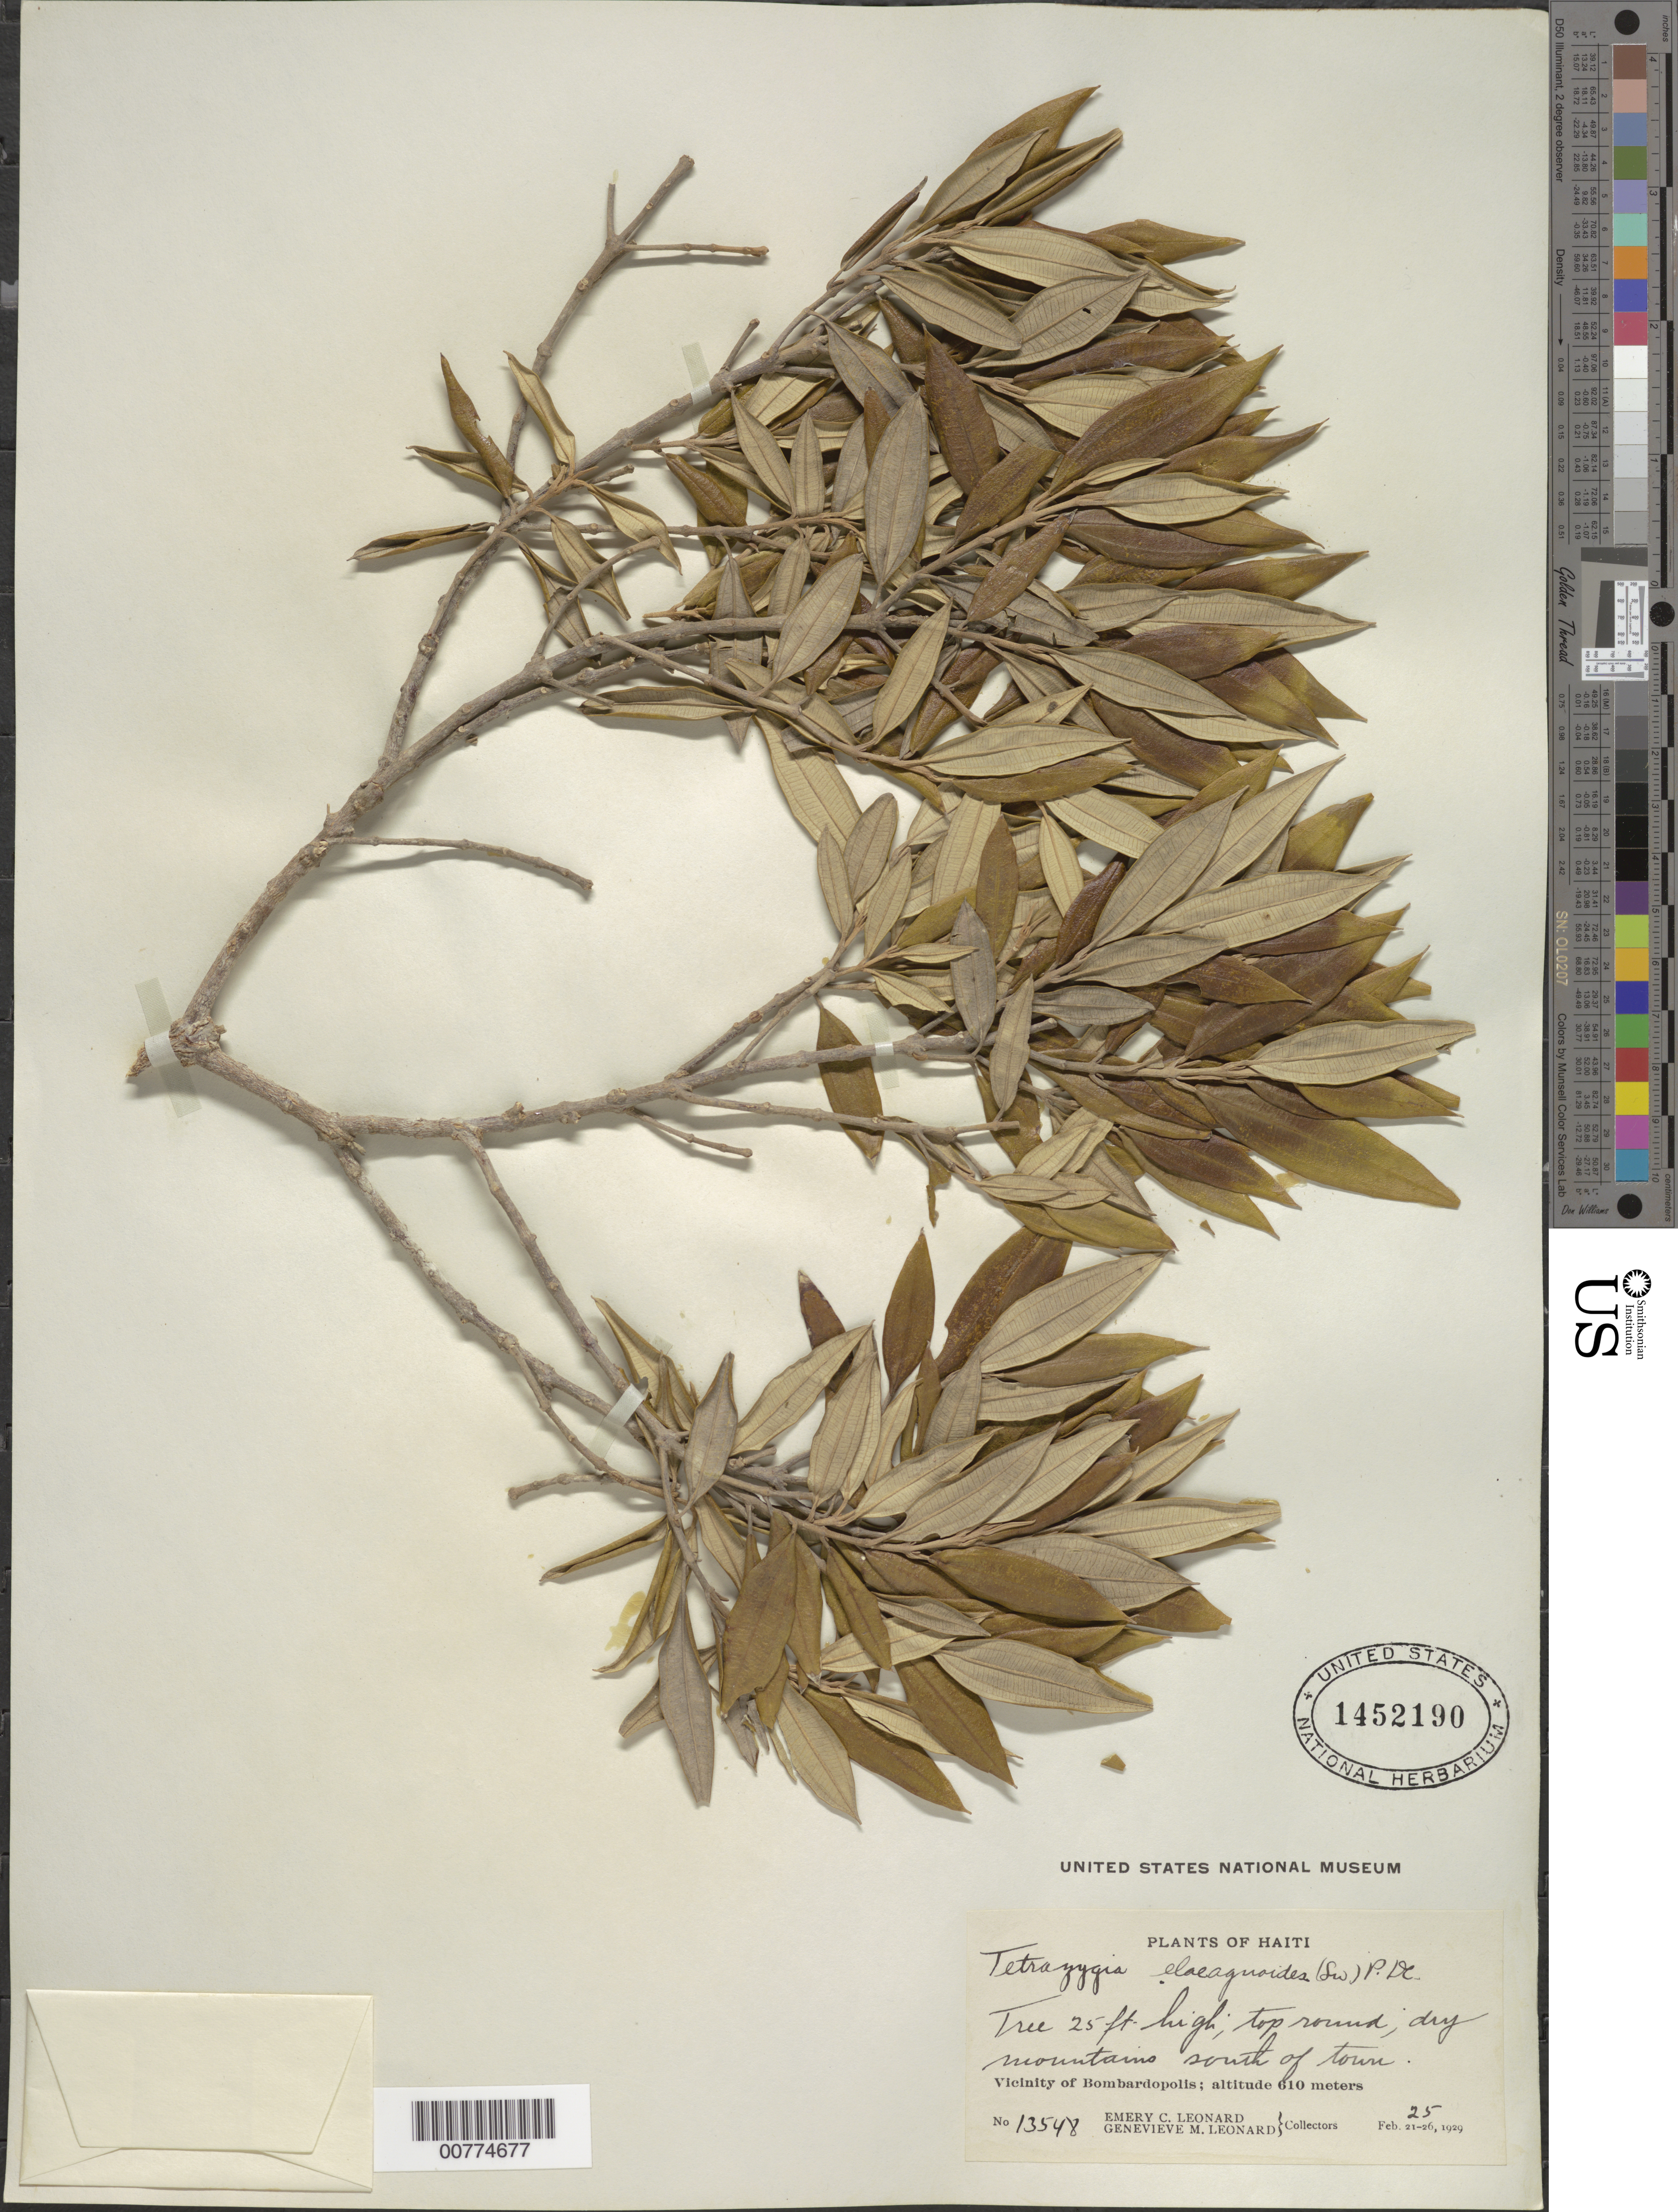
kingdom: Plantae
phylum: Tracheophyta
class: Magnoliopsida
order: Myrtales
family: Melastomataceae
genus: Miconia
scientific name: Miconia longicollis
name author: (Urb. & Cogn.) Judd & Bécquer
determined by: Judd, Walter S.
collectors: E. C. Leonard & G. M. Leonard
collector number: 13548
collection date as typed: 25 Feb 1929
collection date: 1929-02-25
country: Haiti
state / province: Nord-Ouest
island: Hispaniola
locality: Vicinity of Bombardopolis, south of town.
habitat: Dry mountains.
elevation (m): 610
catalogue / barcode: US 1452190